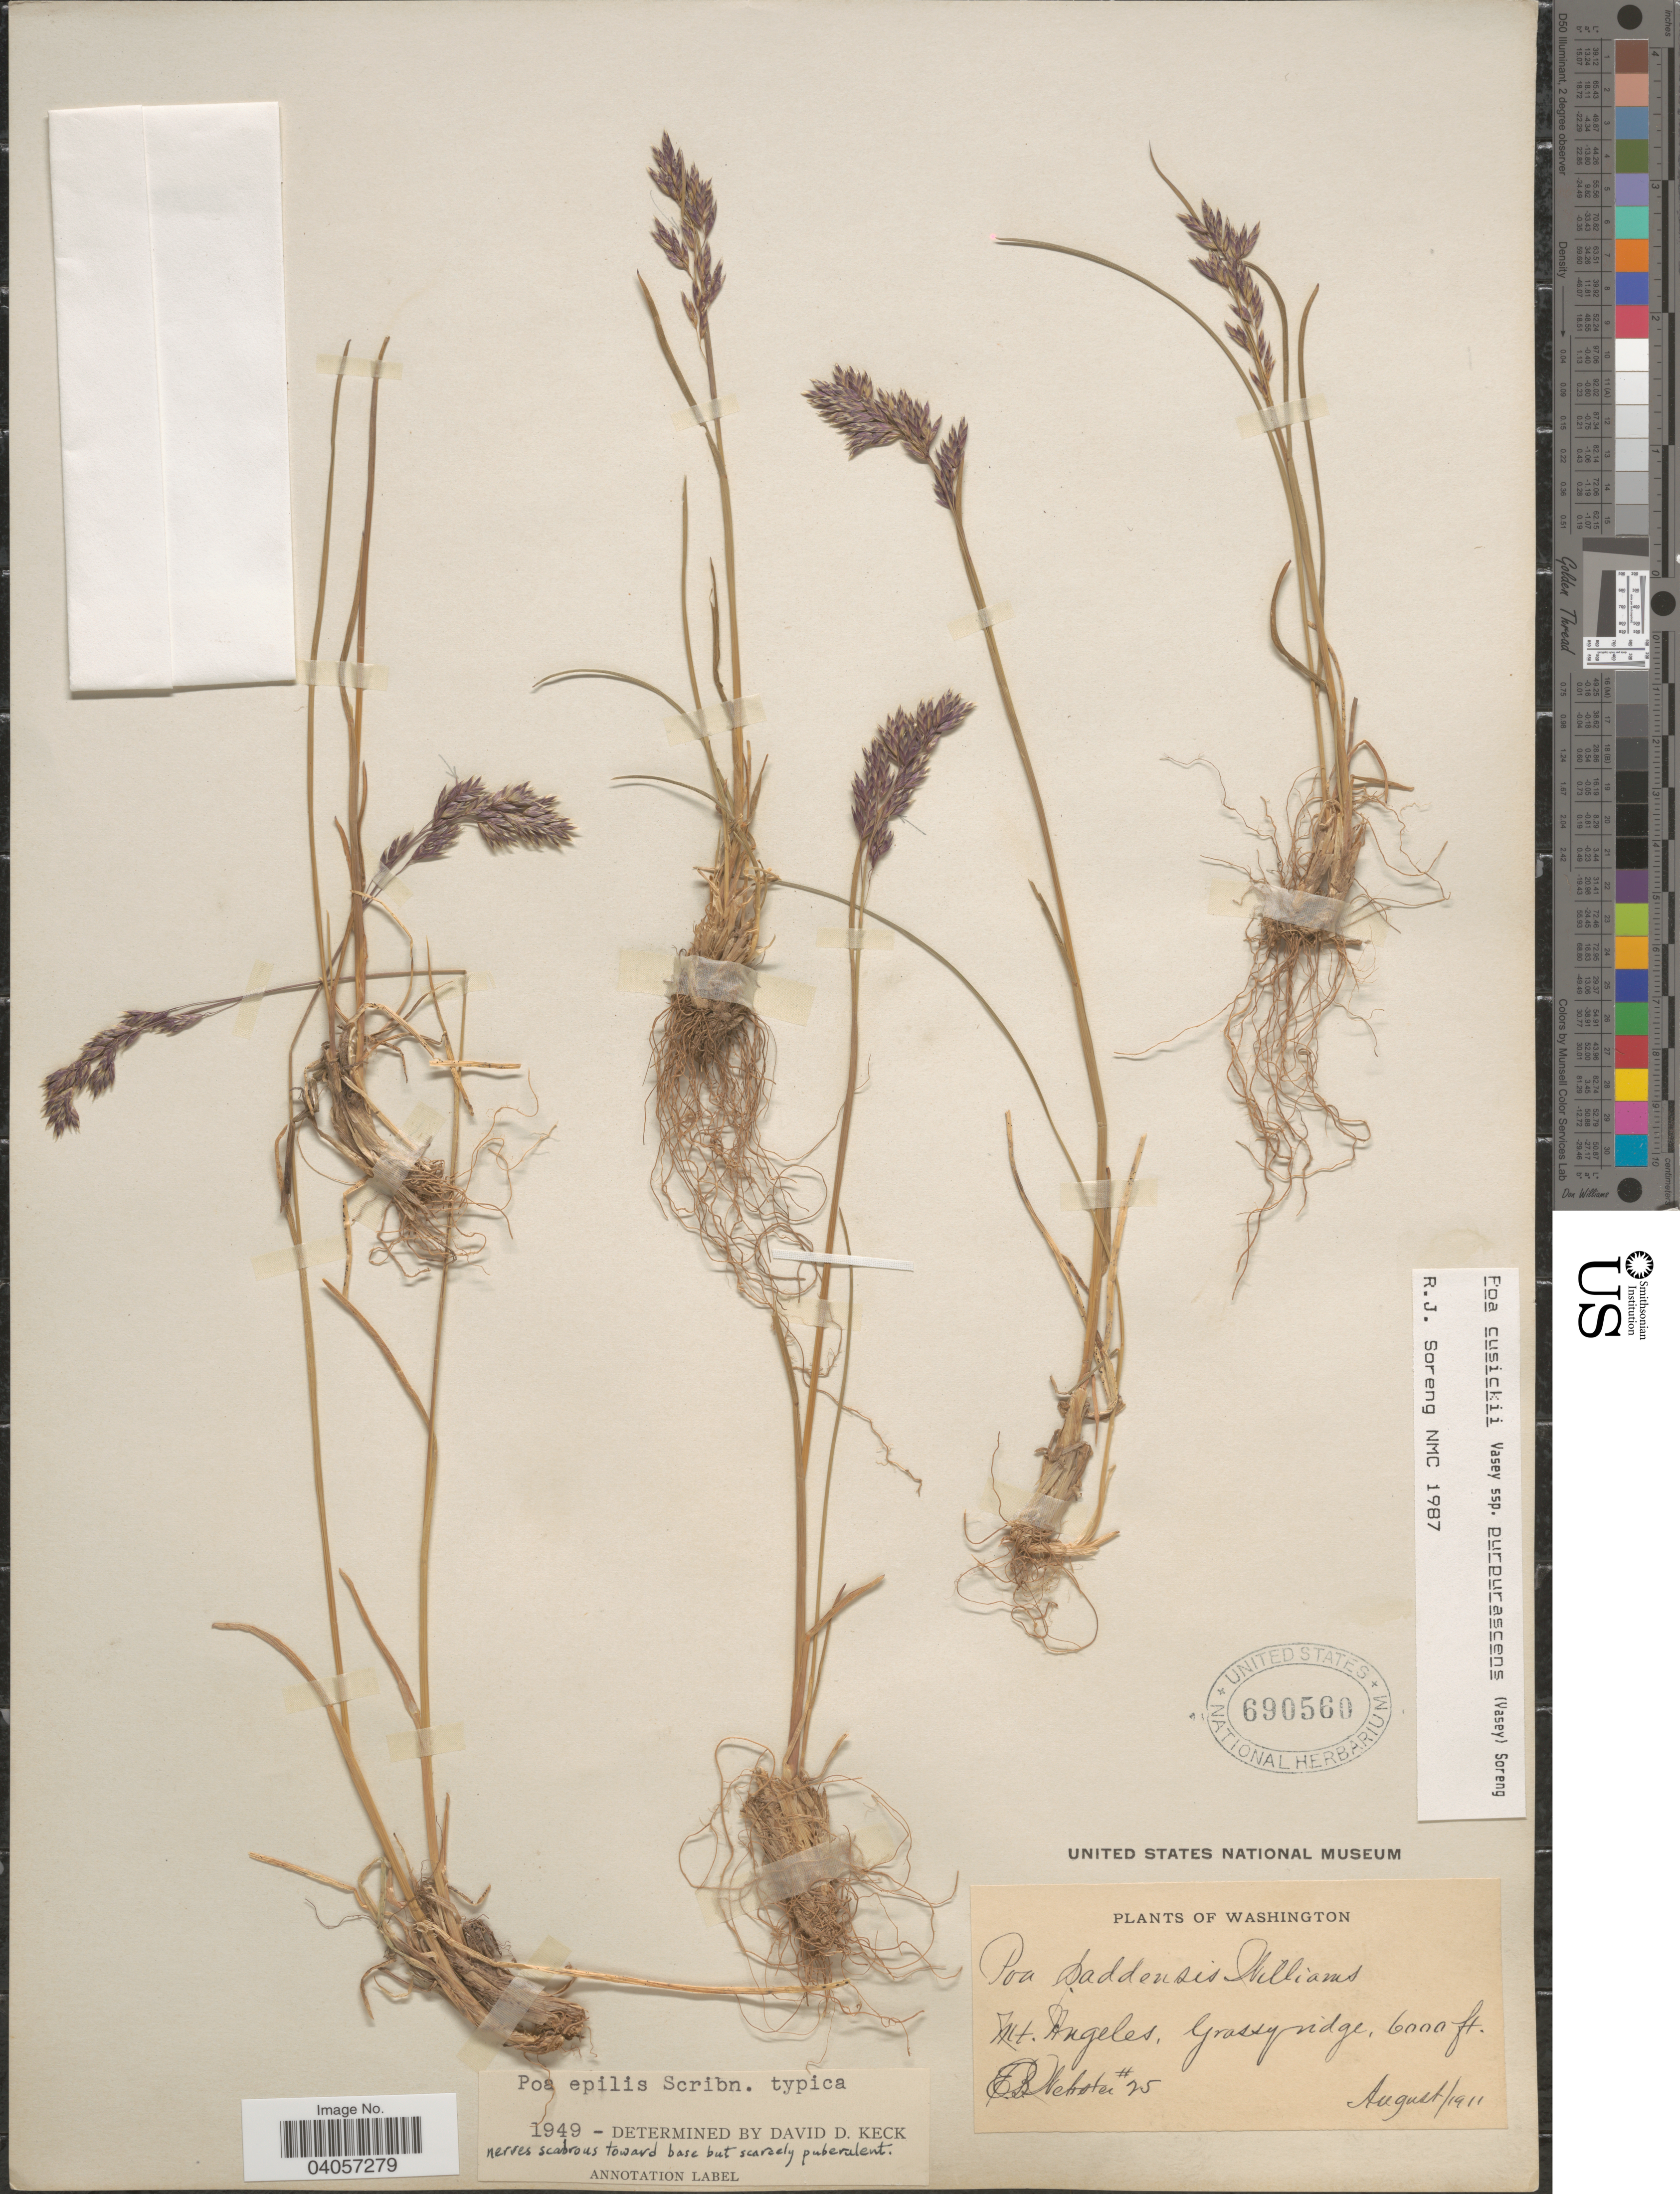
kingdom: Plantae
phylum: Tracheophyta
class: Liliopsida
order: Poales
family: Poaceae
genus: Poa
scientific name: Poa cusickii subsp. purpurascens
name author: (Vasey) Soreng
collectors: E. B. Webster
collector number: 25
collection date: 1911-08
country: United States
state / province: Washington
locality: Mt. Angeles, Grassy ridge.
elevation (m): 1829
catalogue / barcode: US 690560